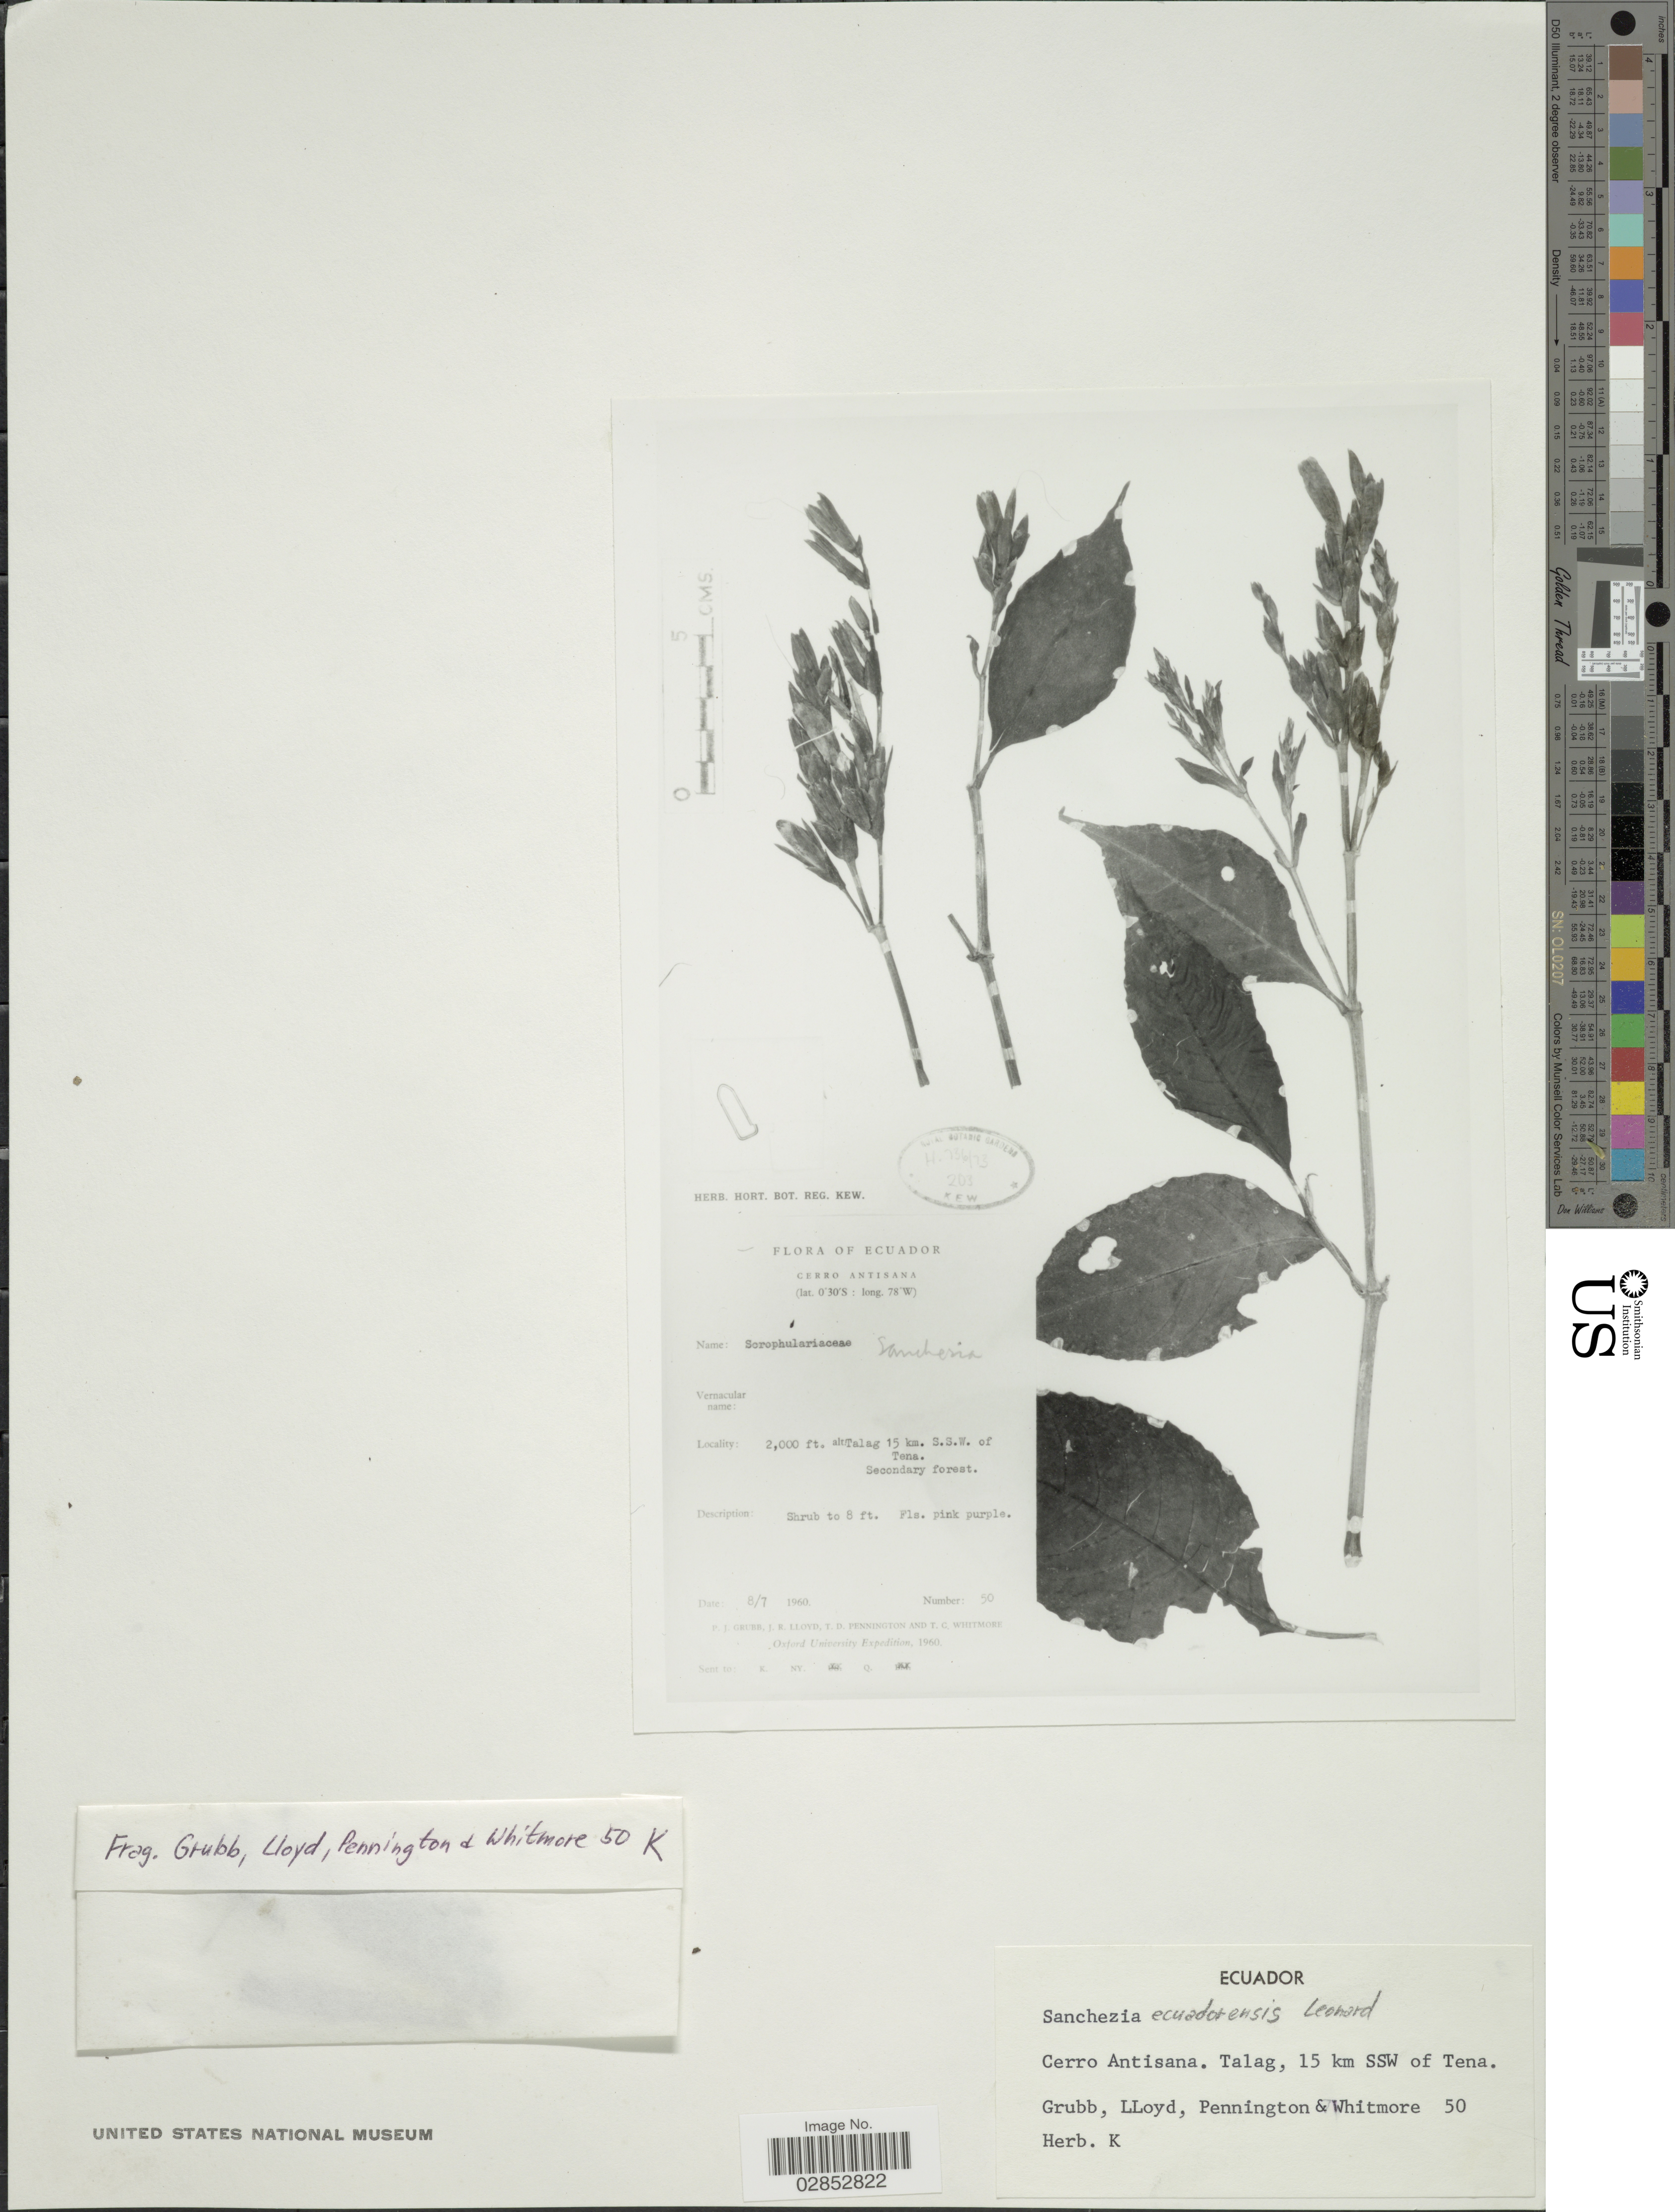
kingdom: Plantae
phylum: Tracheophyta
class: Magnoliopsida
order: Lamiales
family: Acanthaceae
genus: Sanchezia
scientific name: Sanchezia ecuadorensis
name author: Leonard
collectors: P. J. Grubb, J. R. Lloyd, T. D. Pennington & T. C. Whitmore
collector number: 50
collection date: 1960-07-08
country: Ecuador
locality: Cerro Antisana. Talag, 15 km SSW of Tena.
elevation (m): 610